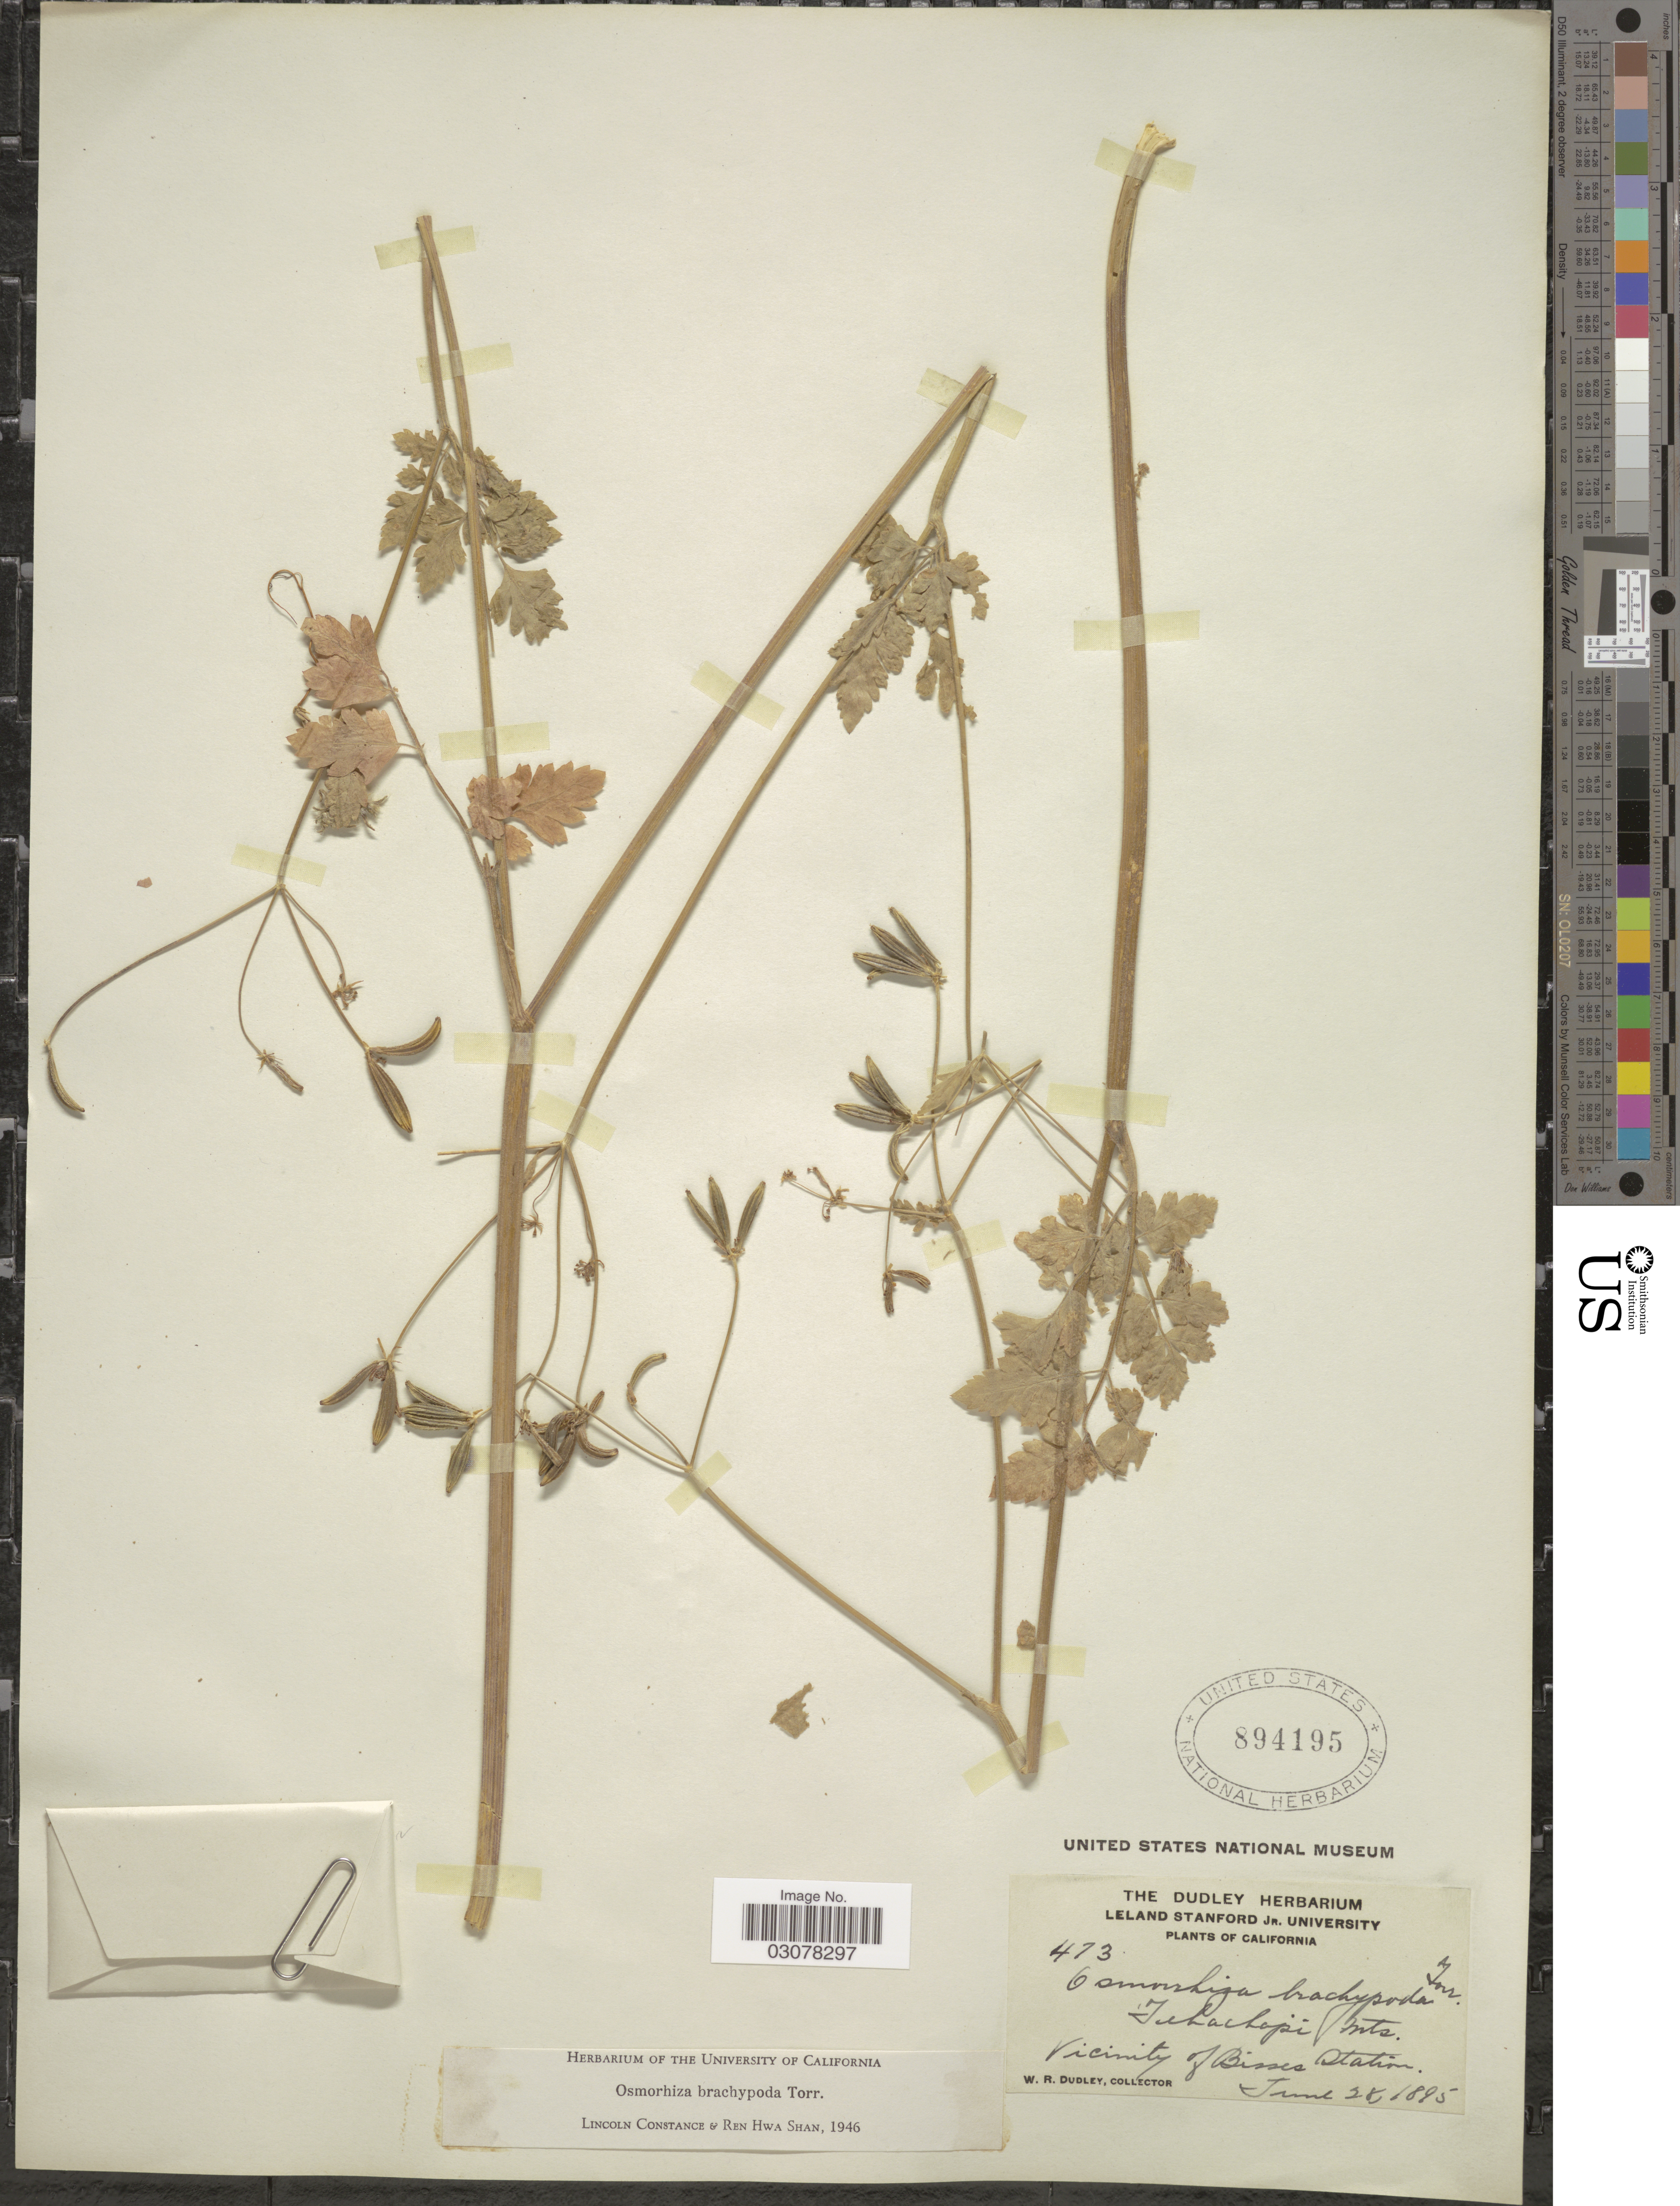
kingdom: Plantae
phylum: Tracheophyta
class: Magnoliopsida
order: Apiales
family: Apiaceae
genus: Osmorhiza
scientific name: Osmorhiza brachypoda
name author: Torr. ex Durand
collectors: W. Dudley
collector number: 473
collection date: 1895-06-28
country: United States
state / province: California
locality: Tehachapi Mts. Vicinity of Bisses station.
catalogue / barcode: US 894195